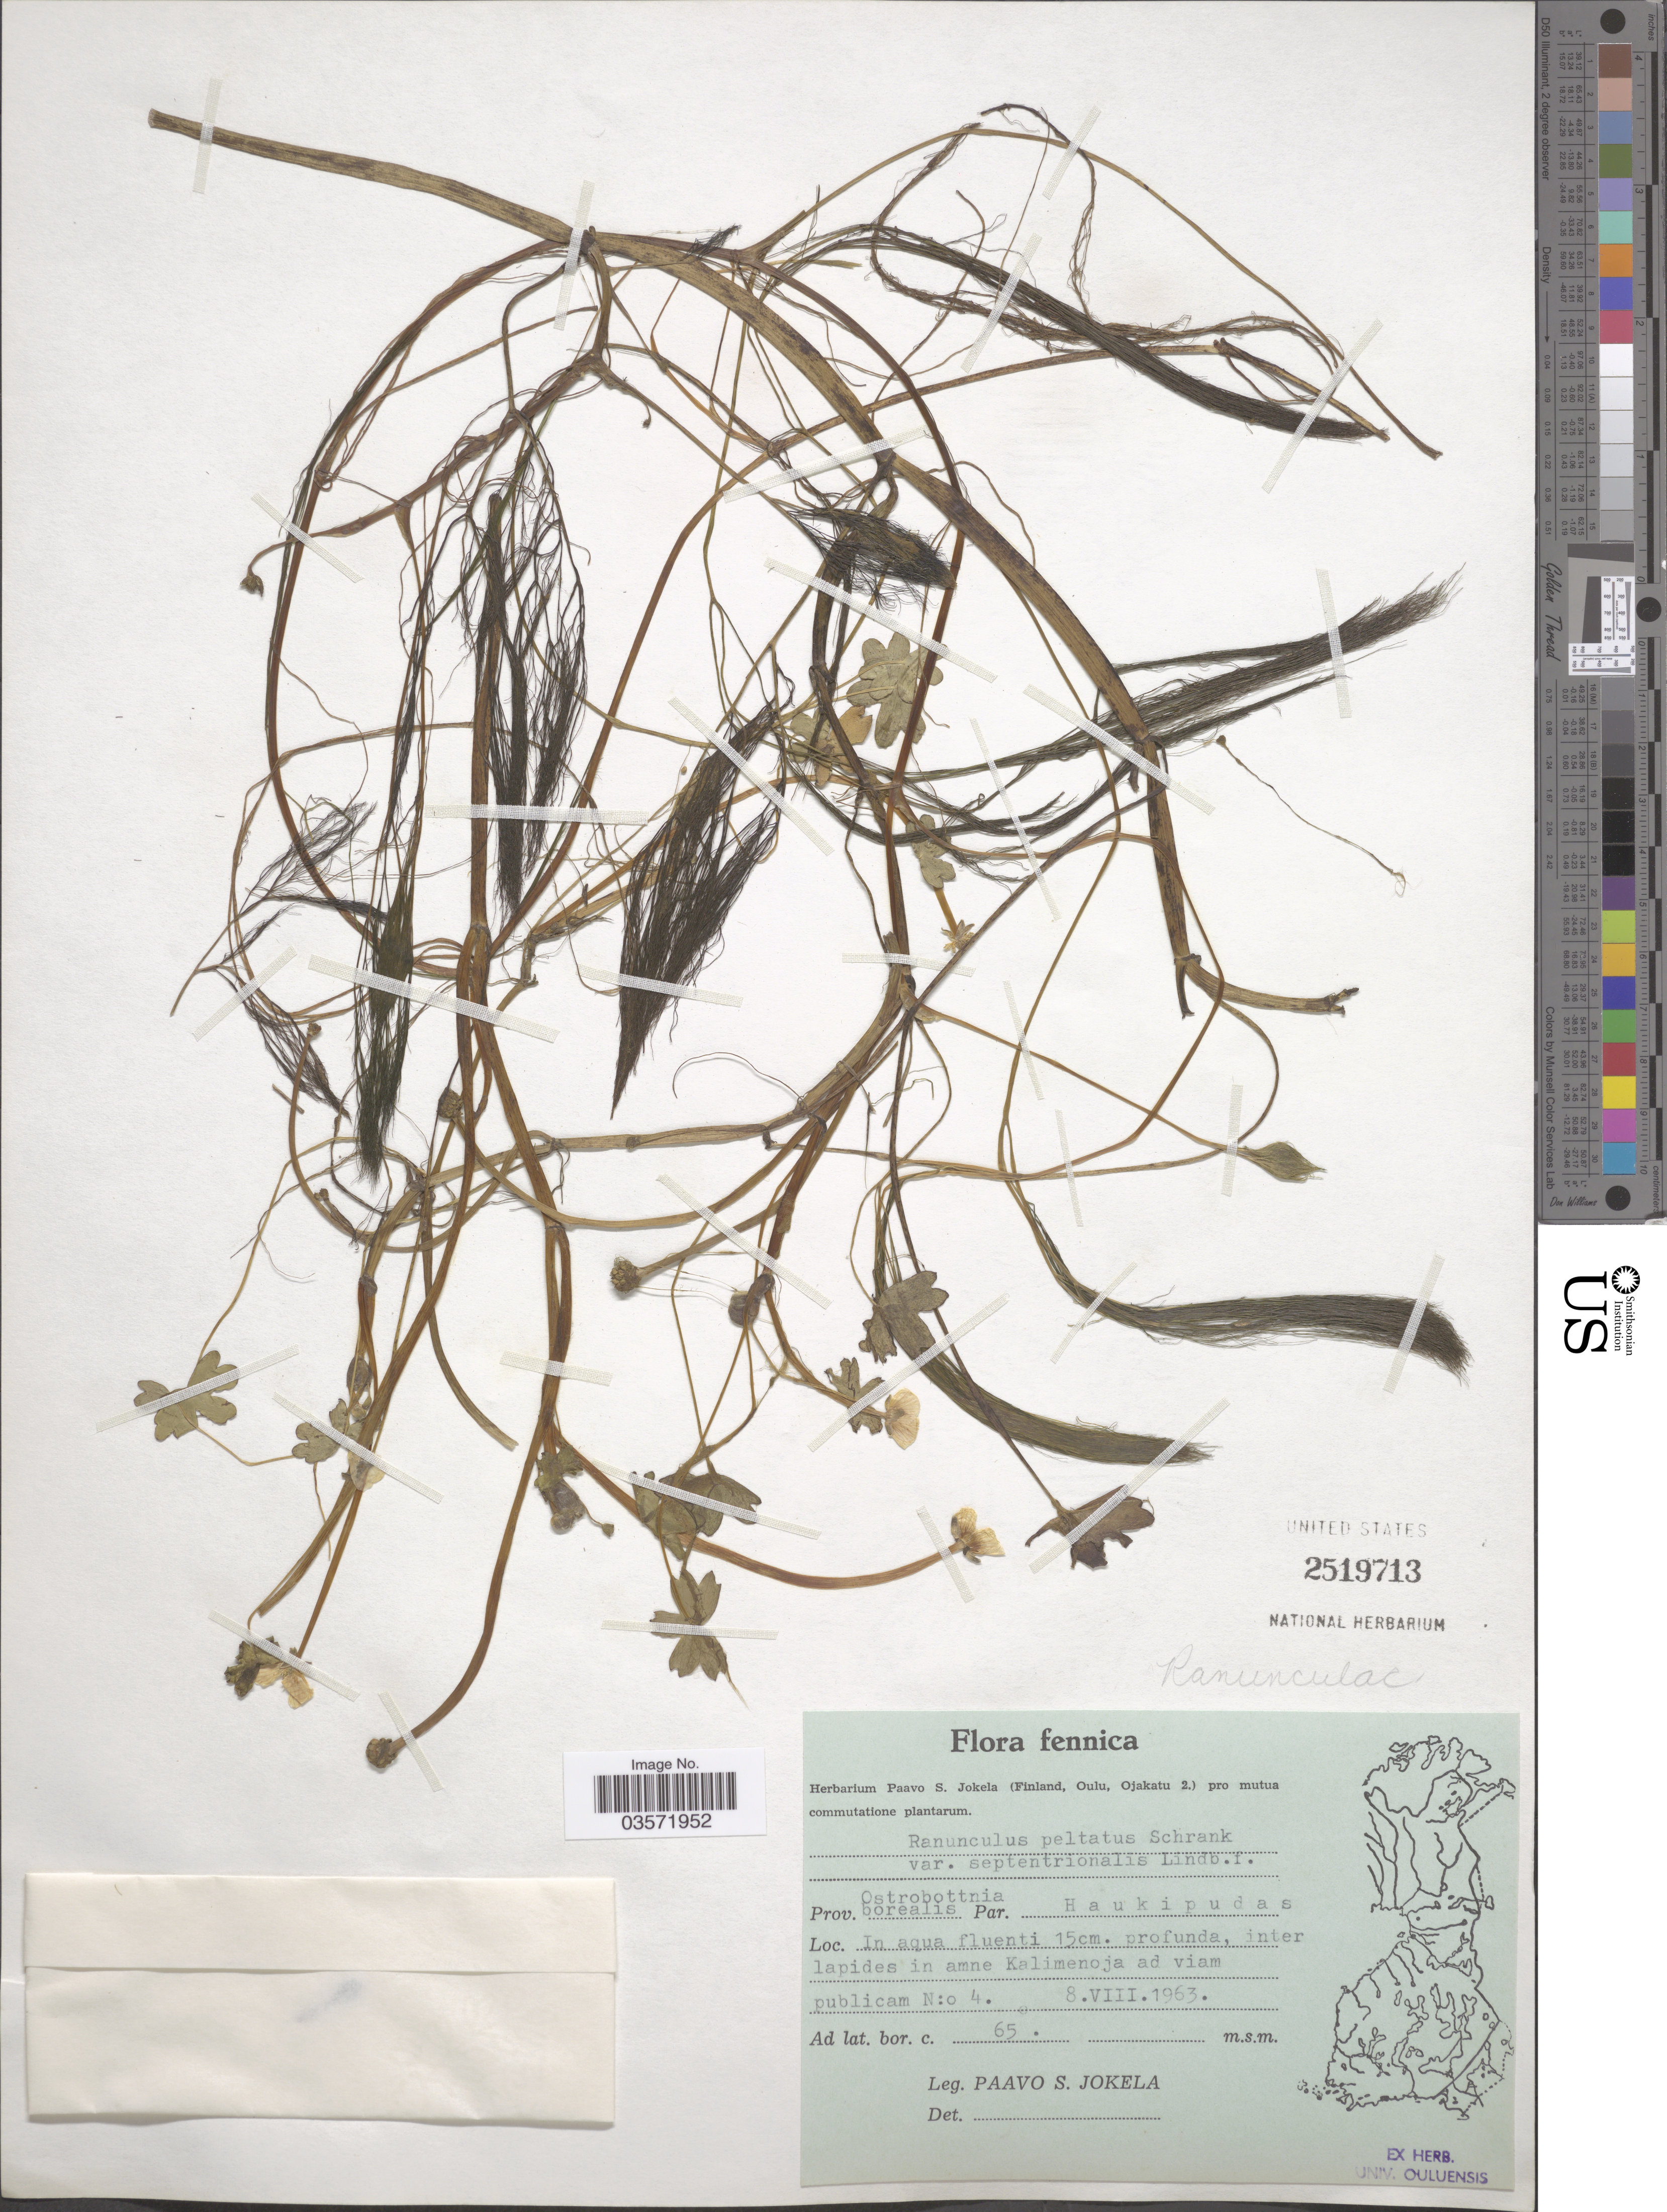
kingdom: Plantae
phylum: Tracheophyta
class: Magnoliopsida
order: Ranunculales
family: Ranunculaceae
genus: Ranunculus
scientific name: Ranunculus peltatus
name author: Schrank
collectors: P. Jokela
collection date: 1963-08-08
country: Finland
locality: Prov. Ostrobottnia borealis. Par. Haukipudas. In aqua fluenti 15cm. profunda, inter lapides in amne Kalimenoja ad viam publicam.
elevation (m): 65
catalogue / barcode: US 2519713